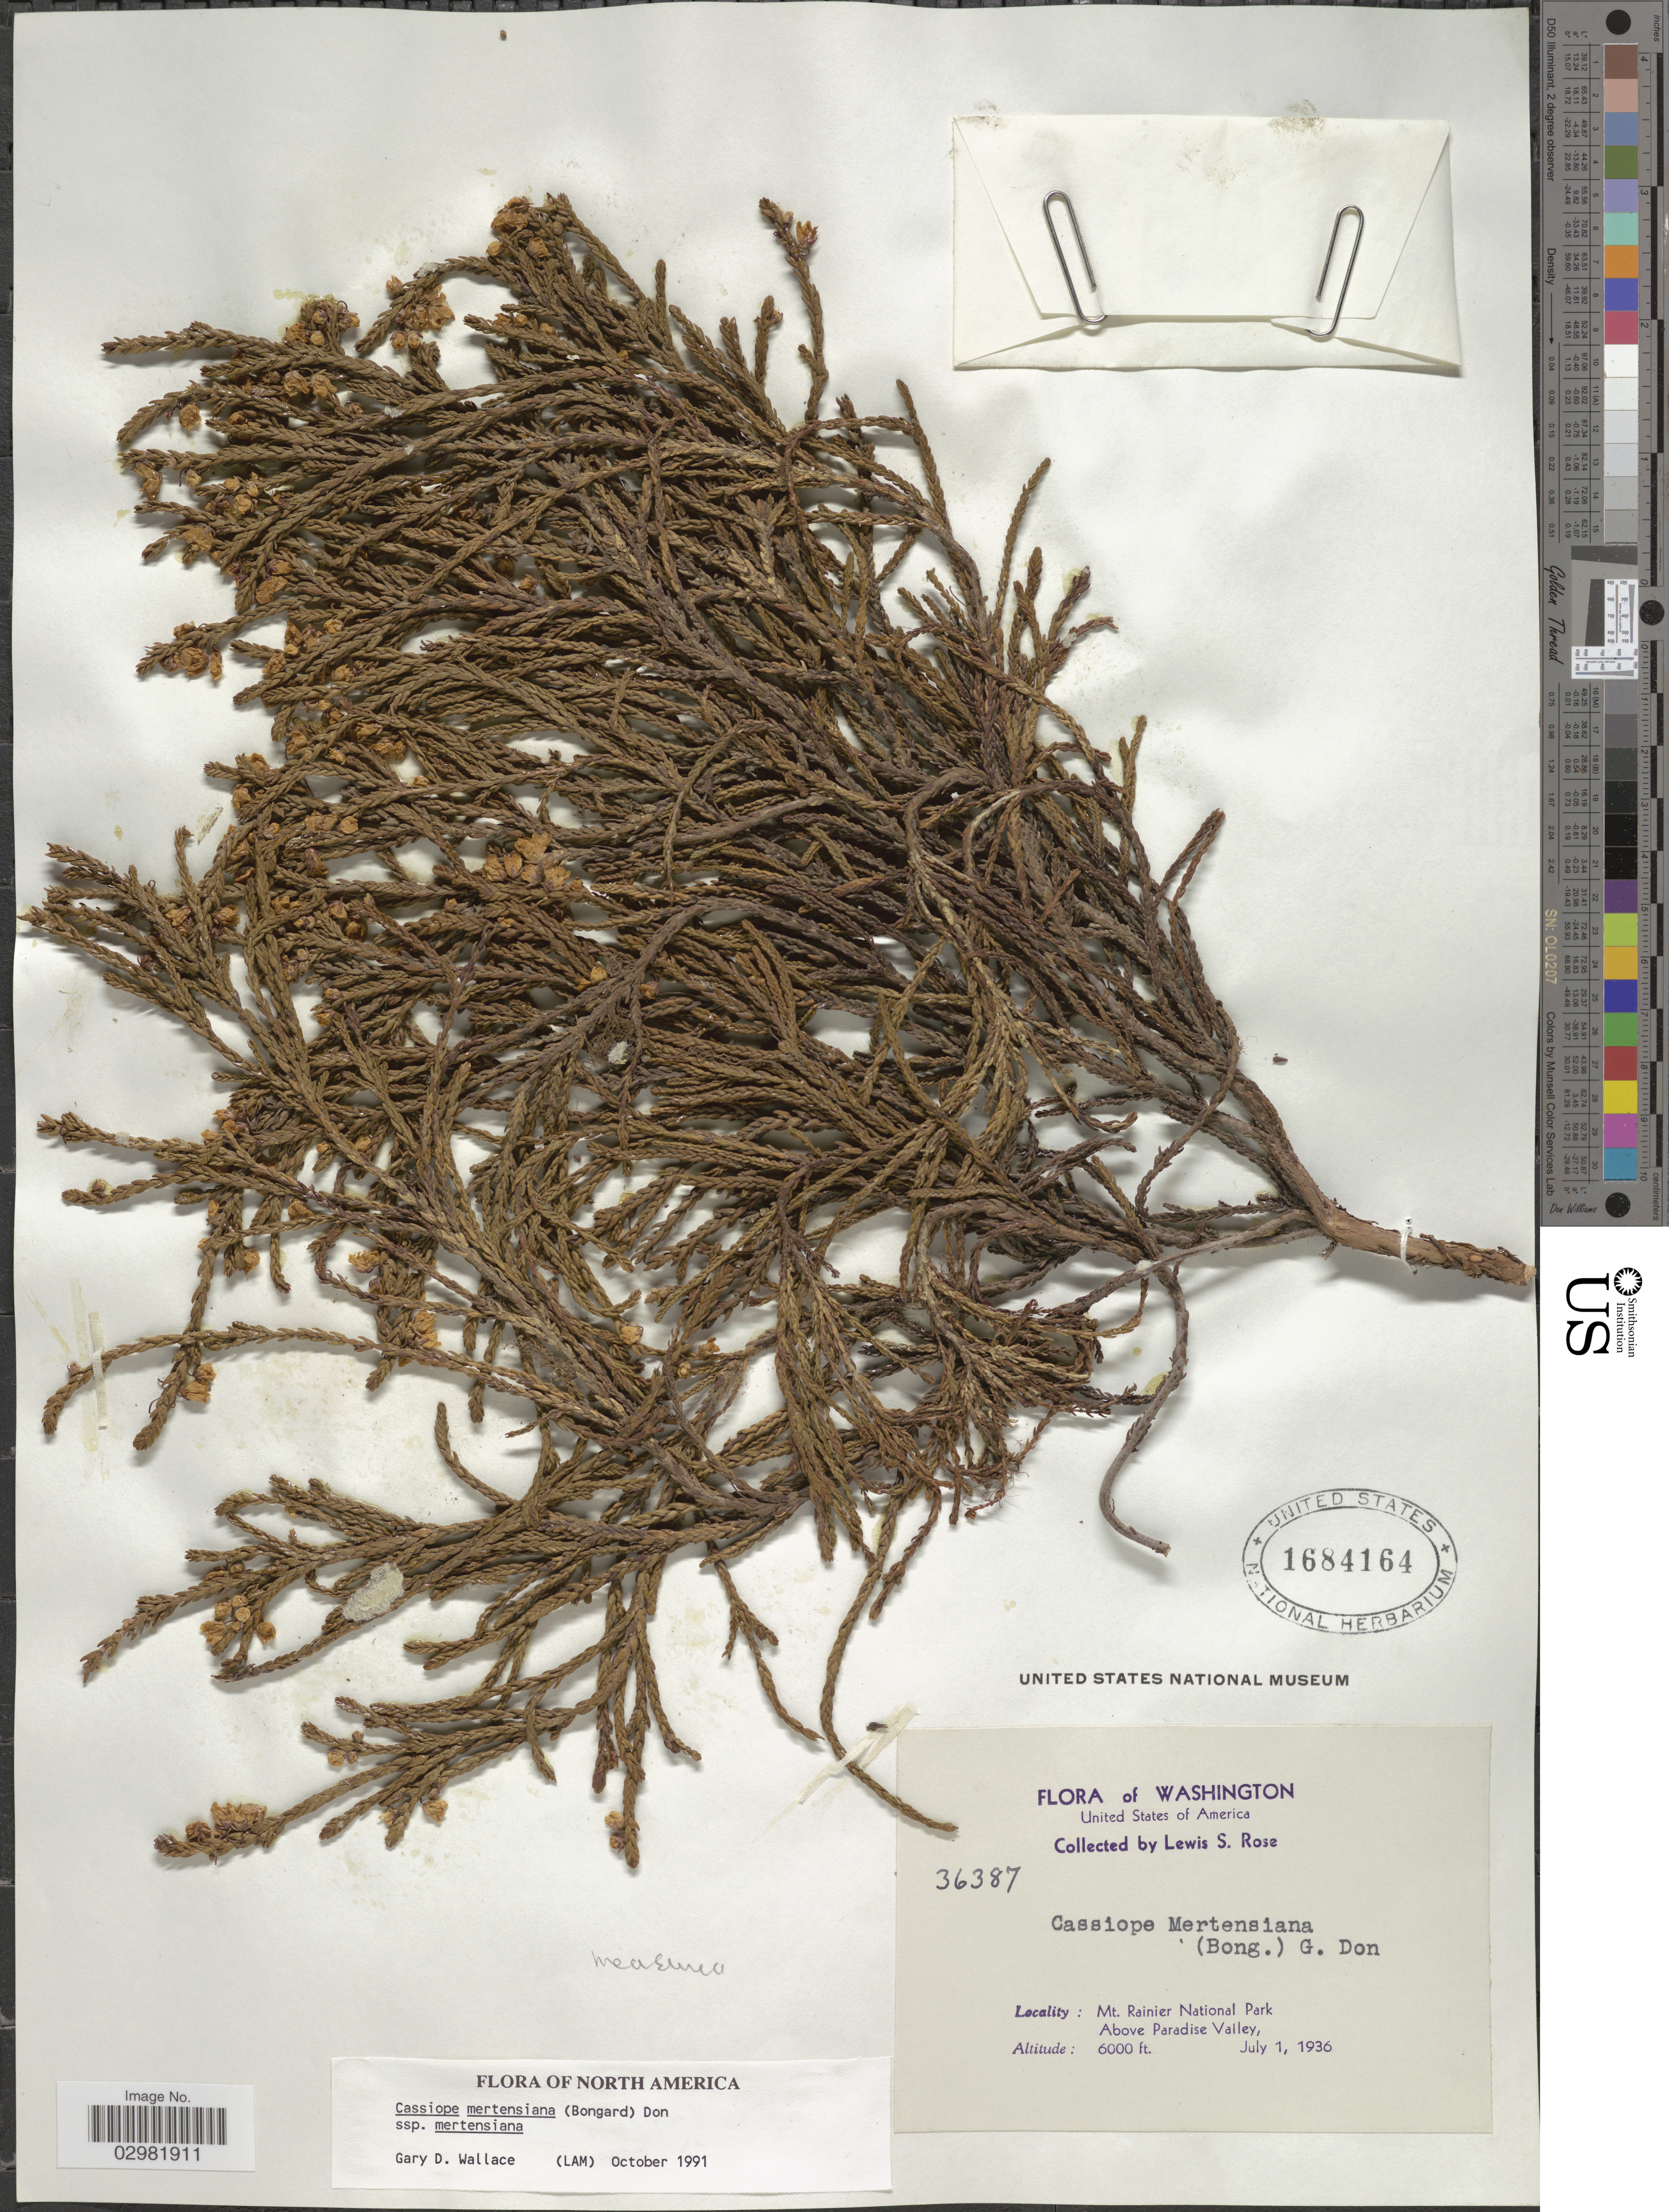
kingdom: Plantae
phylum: Tracheophyta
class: Magnoliopsida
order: Ericales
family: Ericaceae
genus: Cassiope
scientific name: Cassiope mertensiana subsp. mertensiana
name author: (Bong.) G. Don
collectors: L. S. Rose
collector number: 36387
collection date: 1936-07-01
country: United States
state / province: Washington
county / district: Pierce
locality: Mt. Rainier National Park, Above Paradise Valley.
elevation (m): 1829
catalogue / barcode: US 1684164